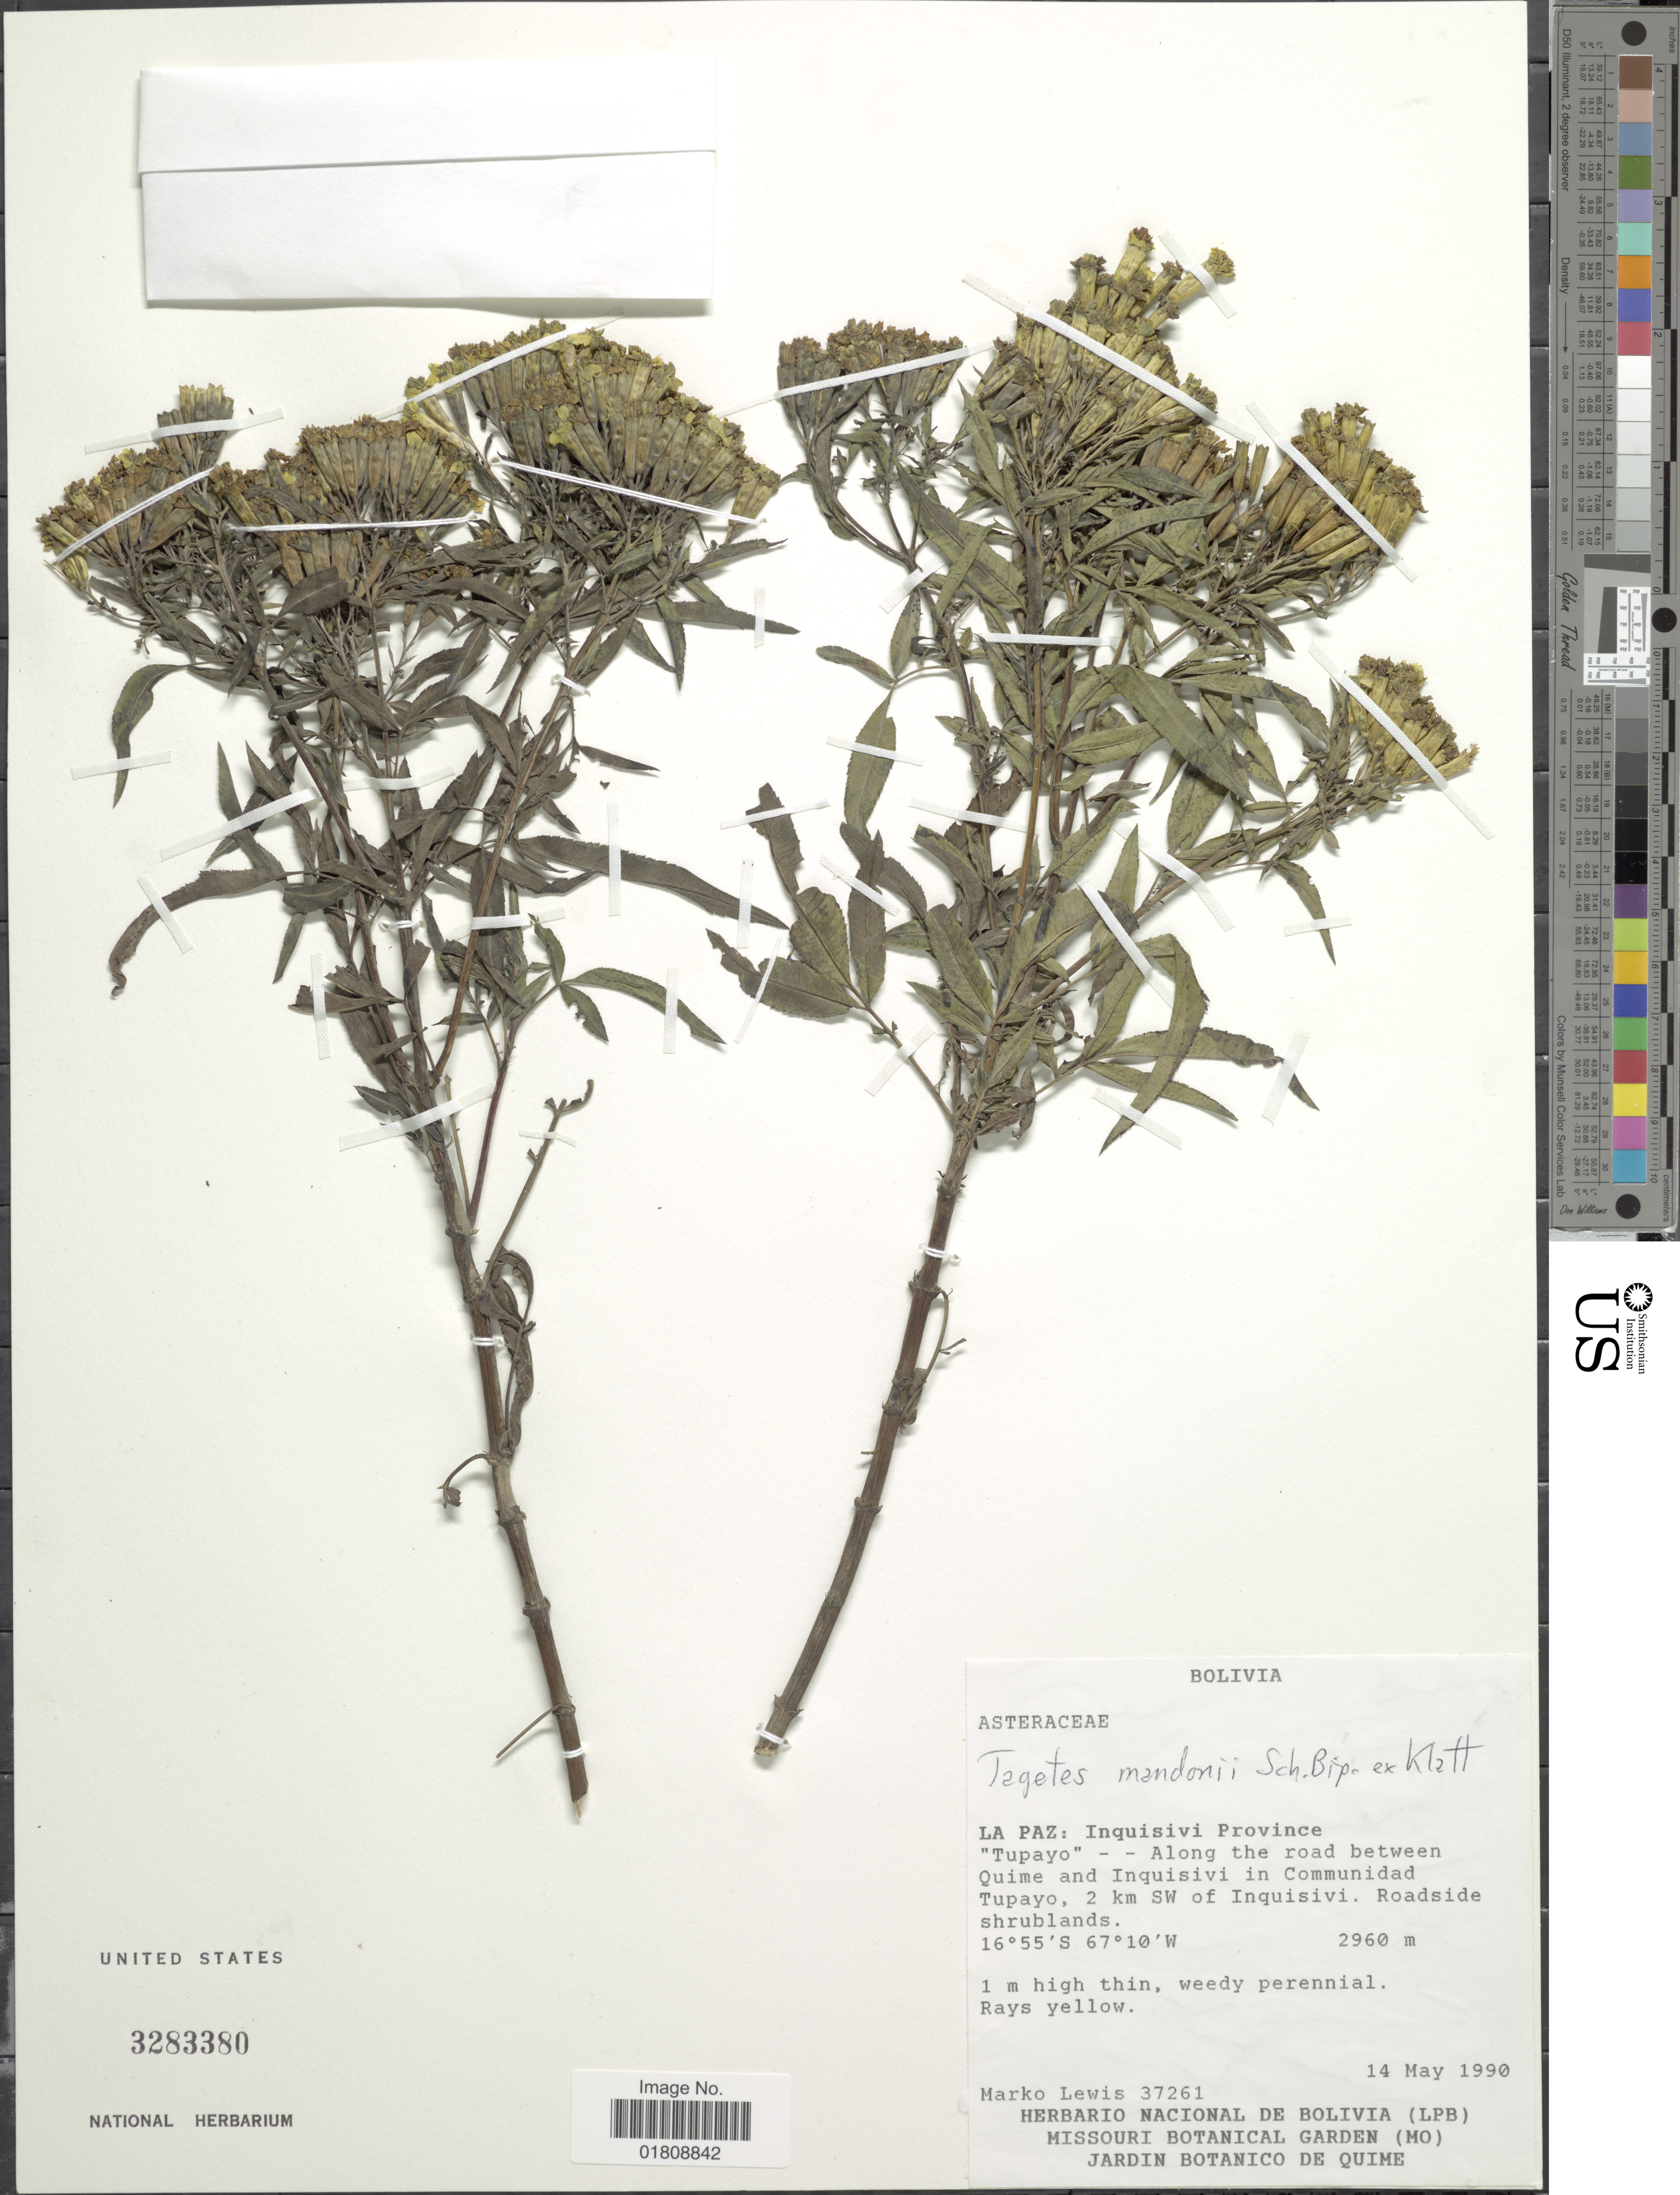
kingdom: Plantae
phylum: Tracheophyta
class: Magnoliopsida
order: Asterales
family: Asteraceae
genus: Tagetes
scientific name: Tagetes mandonii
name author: Sch. Bip. ex Klatt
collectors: M. A. Lewis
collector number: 37261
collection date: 1990-05-14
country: Bolivia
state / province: La Paz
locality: Inquisivi Province, Tupayo, along the road between Quime and Inquisivi in Communidad Tupayo, 2 km SW of Inquisivi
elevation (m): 2960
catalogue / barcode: US 3283380